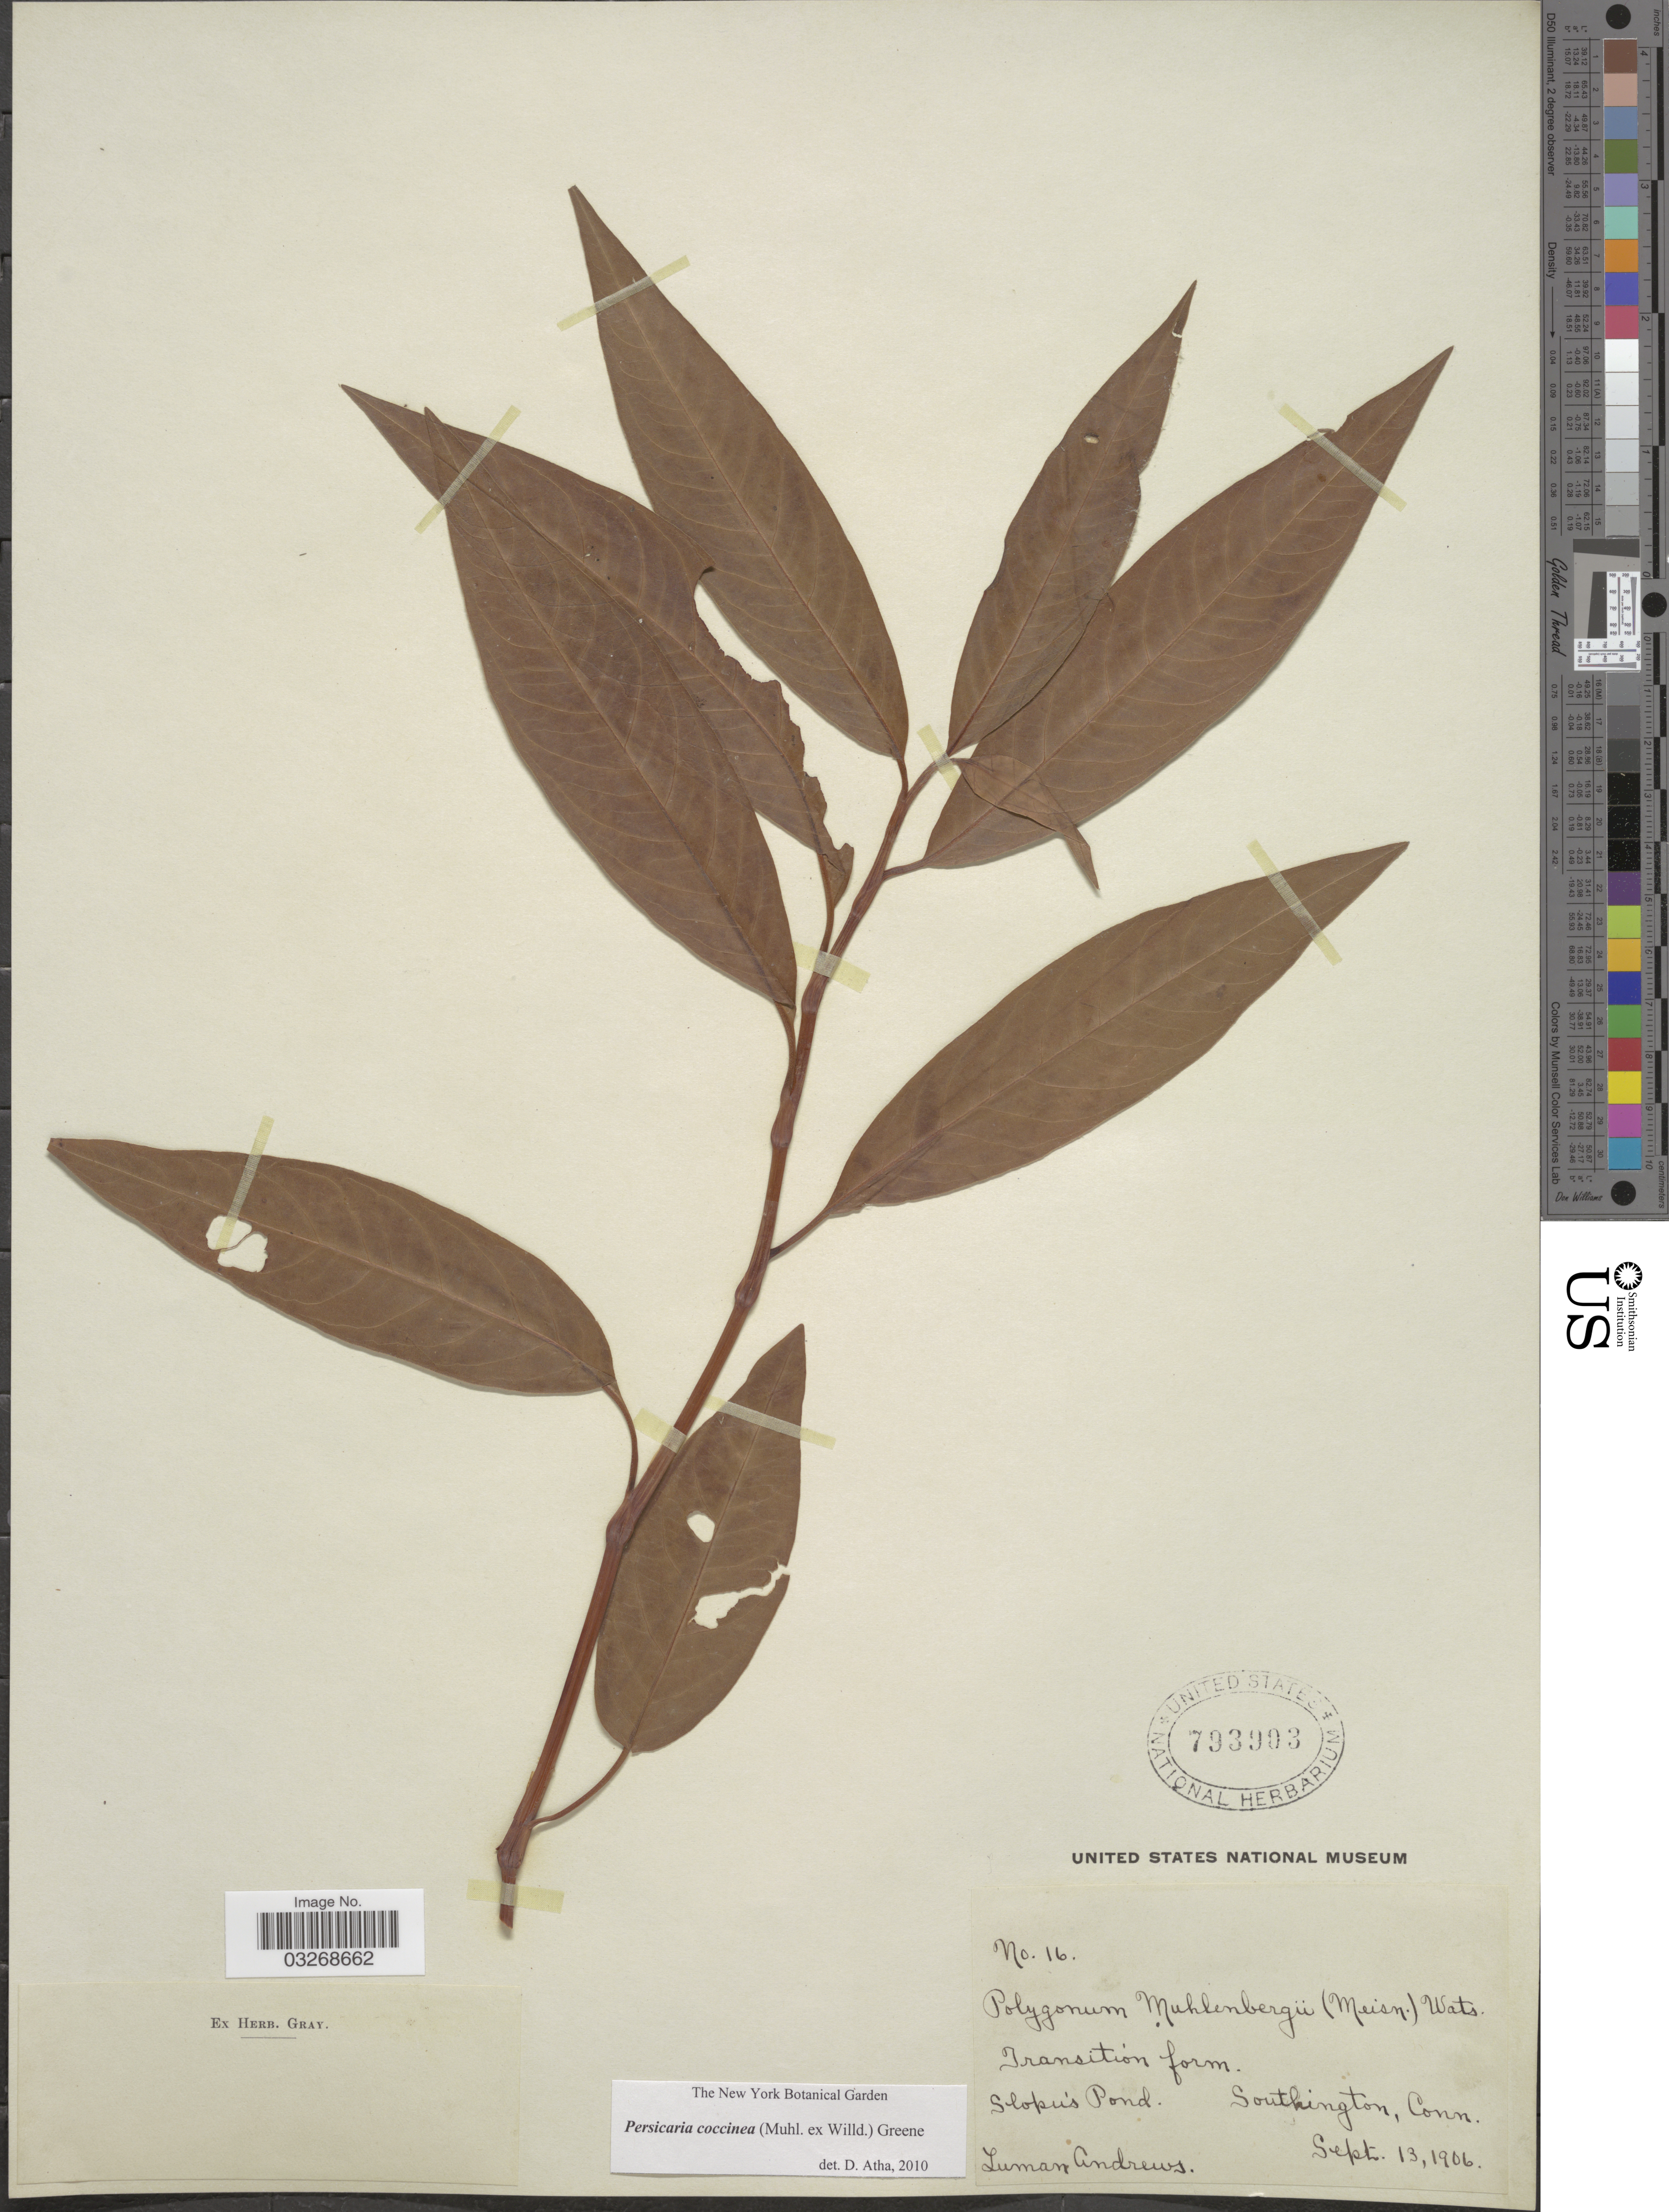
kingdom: Plantae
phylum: Tracheophyta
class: Magnoliopsida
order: Caryophyllales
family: Polygonaceae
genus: Persicaria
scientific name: Persicaria coccinea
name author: (Muhl. ex Willd.) Greene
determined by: Atha, D. E.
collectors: L. Andrews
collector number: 16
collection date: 1906-09-13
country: United States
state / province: Connecticut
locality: Slopu's Pond. Southington.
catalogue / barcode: US 793903